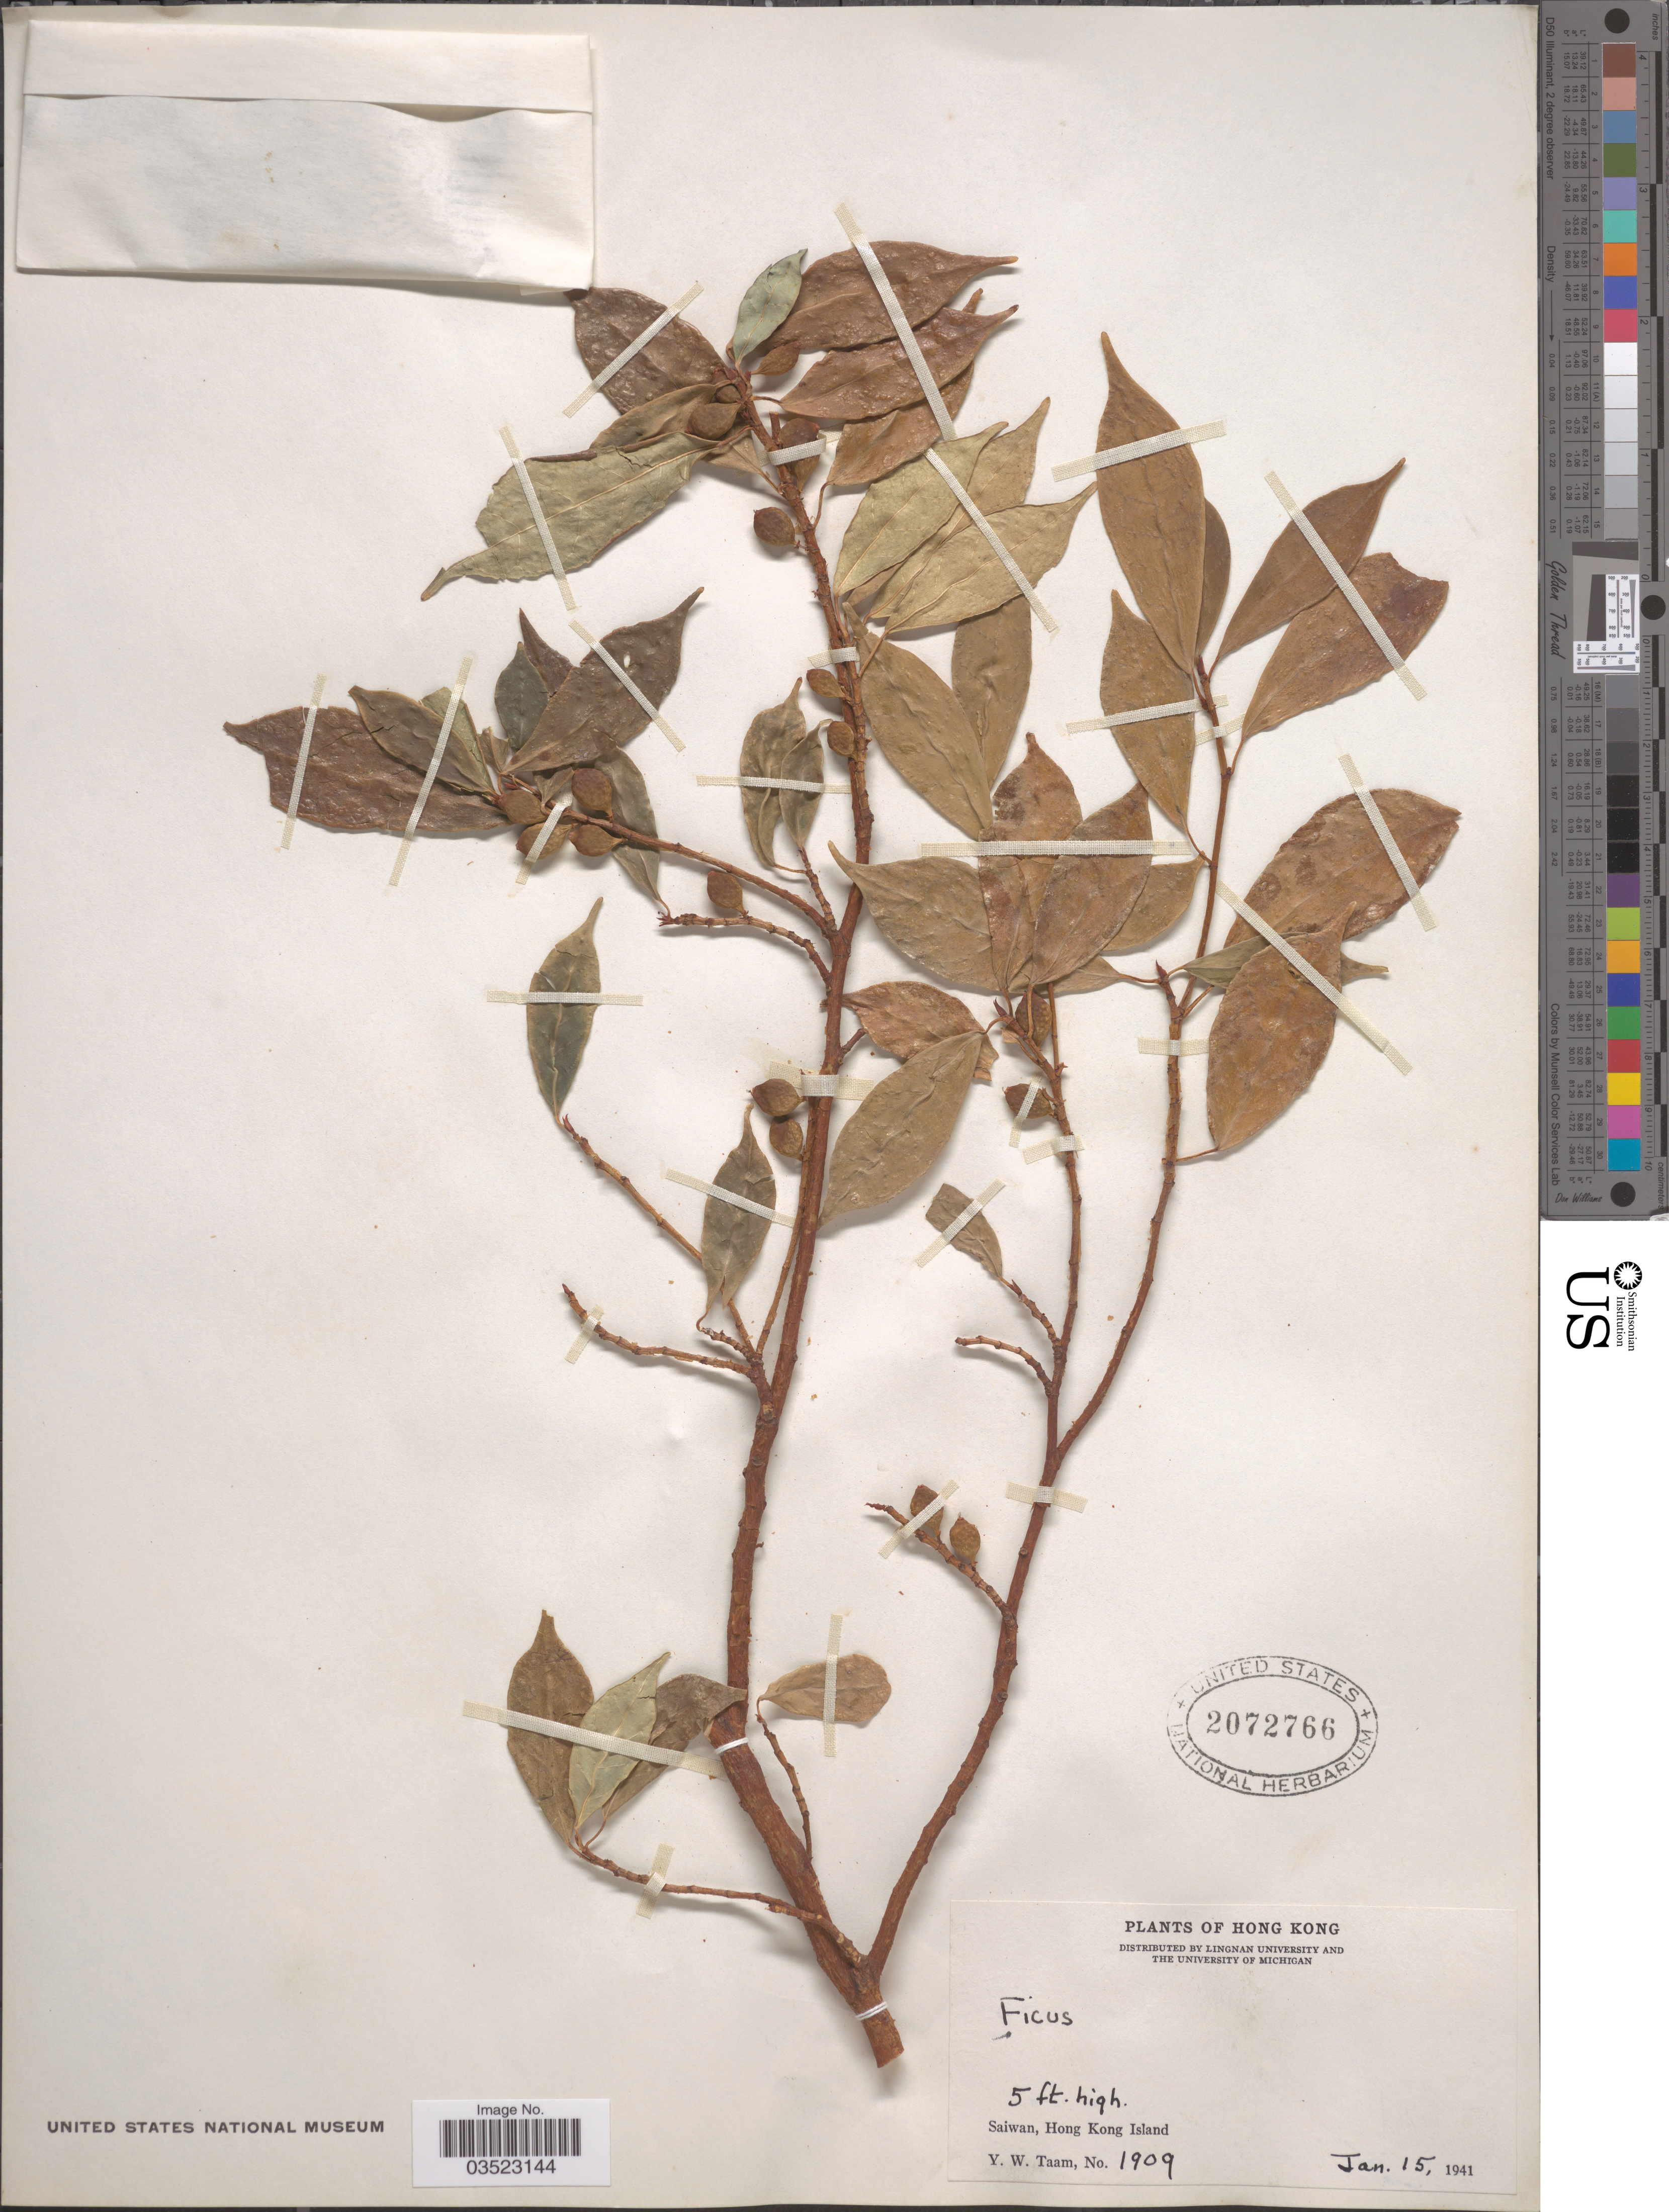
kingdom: Plantae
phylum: Tracheophyta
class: Magnoliopsida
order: Rosales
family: Moraceae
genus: Ficus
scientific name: Ficus sp.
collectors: Y. W. Taam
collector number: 1909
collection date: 1941-01-15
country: China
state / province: Hong Kong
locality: Saiwan, Hong Kong Island.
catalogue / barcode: US 2072766